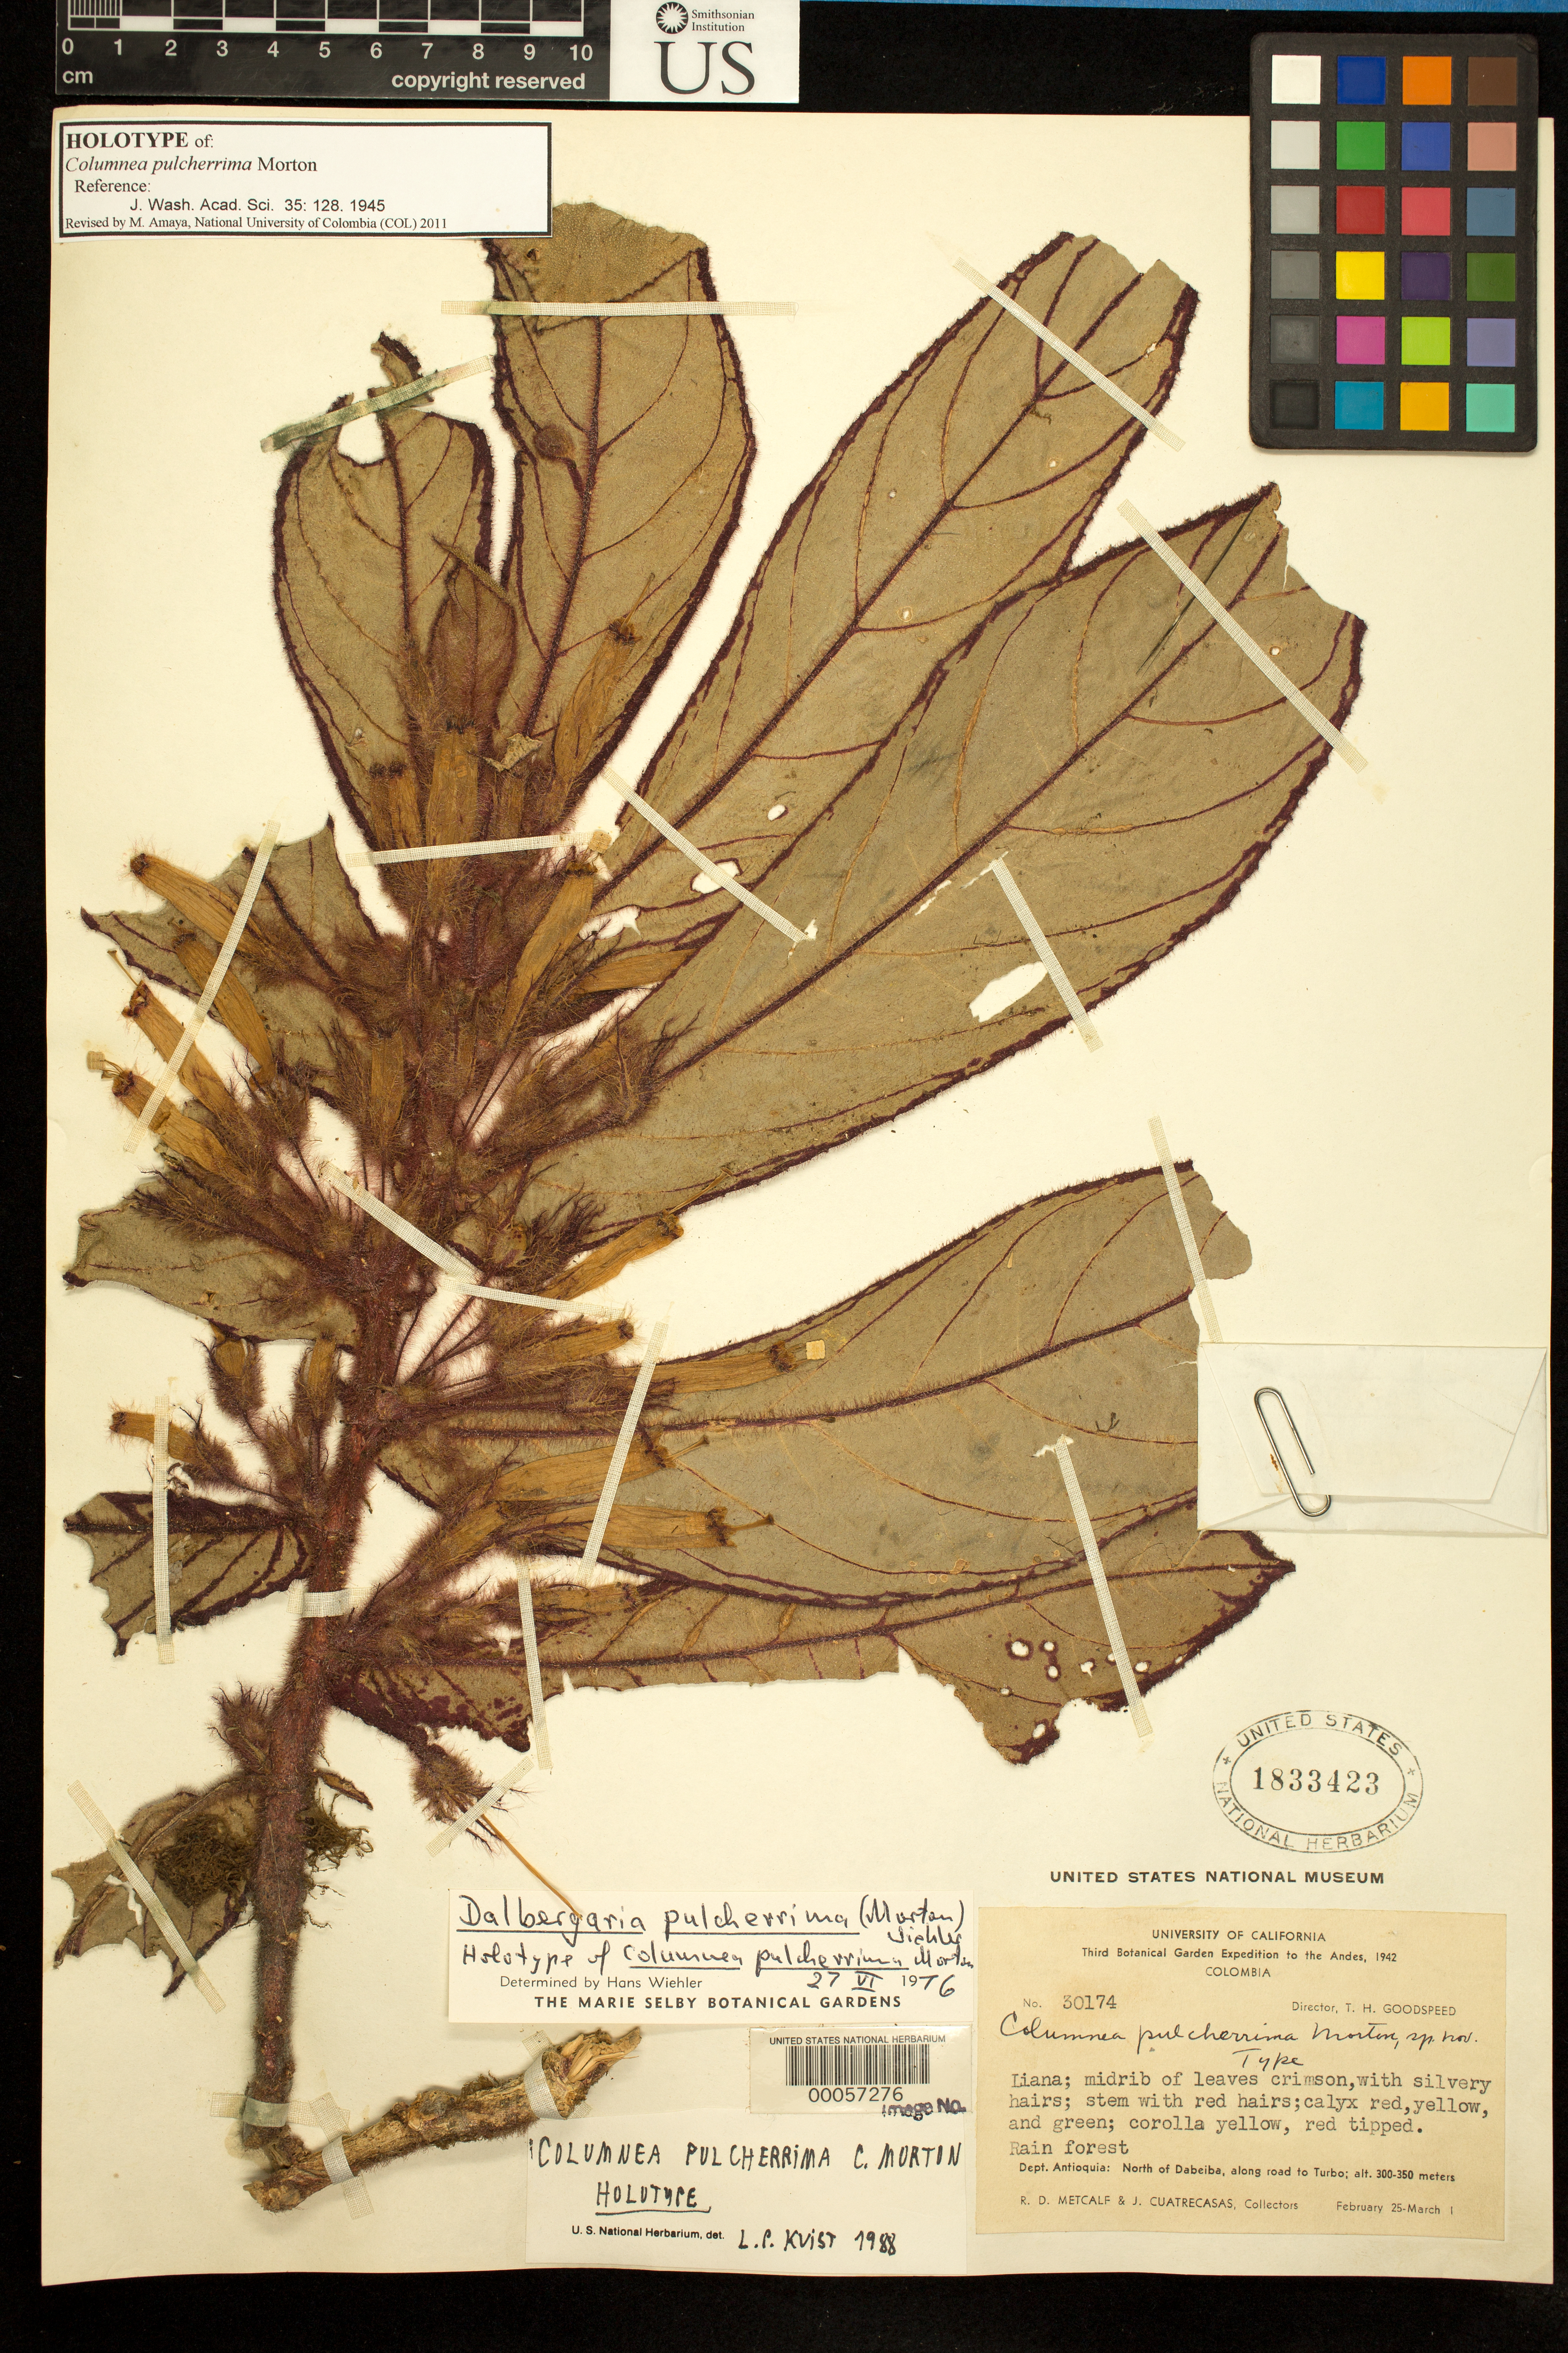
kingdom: Plantae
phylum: Tracheophyta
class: Magnoliopsida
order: Lamiales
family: Gesneriaceae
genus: Columnea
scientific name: Columnea pulcherrima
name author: C.V. Morton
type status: Holotype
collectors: R. D. Metcalf & J. Cuatrecasas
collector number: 30174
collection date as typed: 25 Feb 1942 to 01 Mar 1942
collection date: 1942-02-25/1942-03-01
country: Colombia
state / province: Antioquia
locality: N of Dabeiba along road to Turbo.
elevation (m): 300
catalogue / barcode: US 1833423